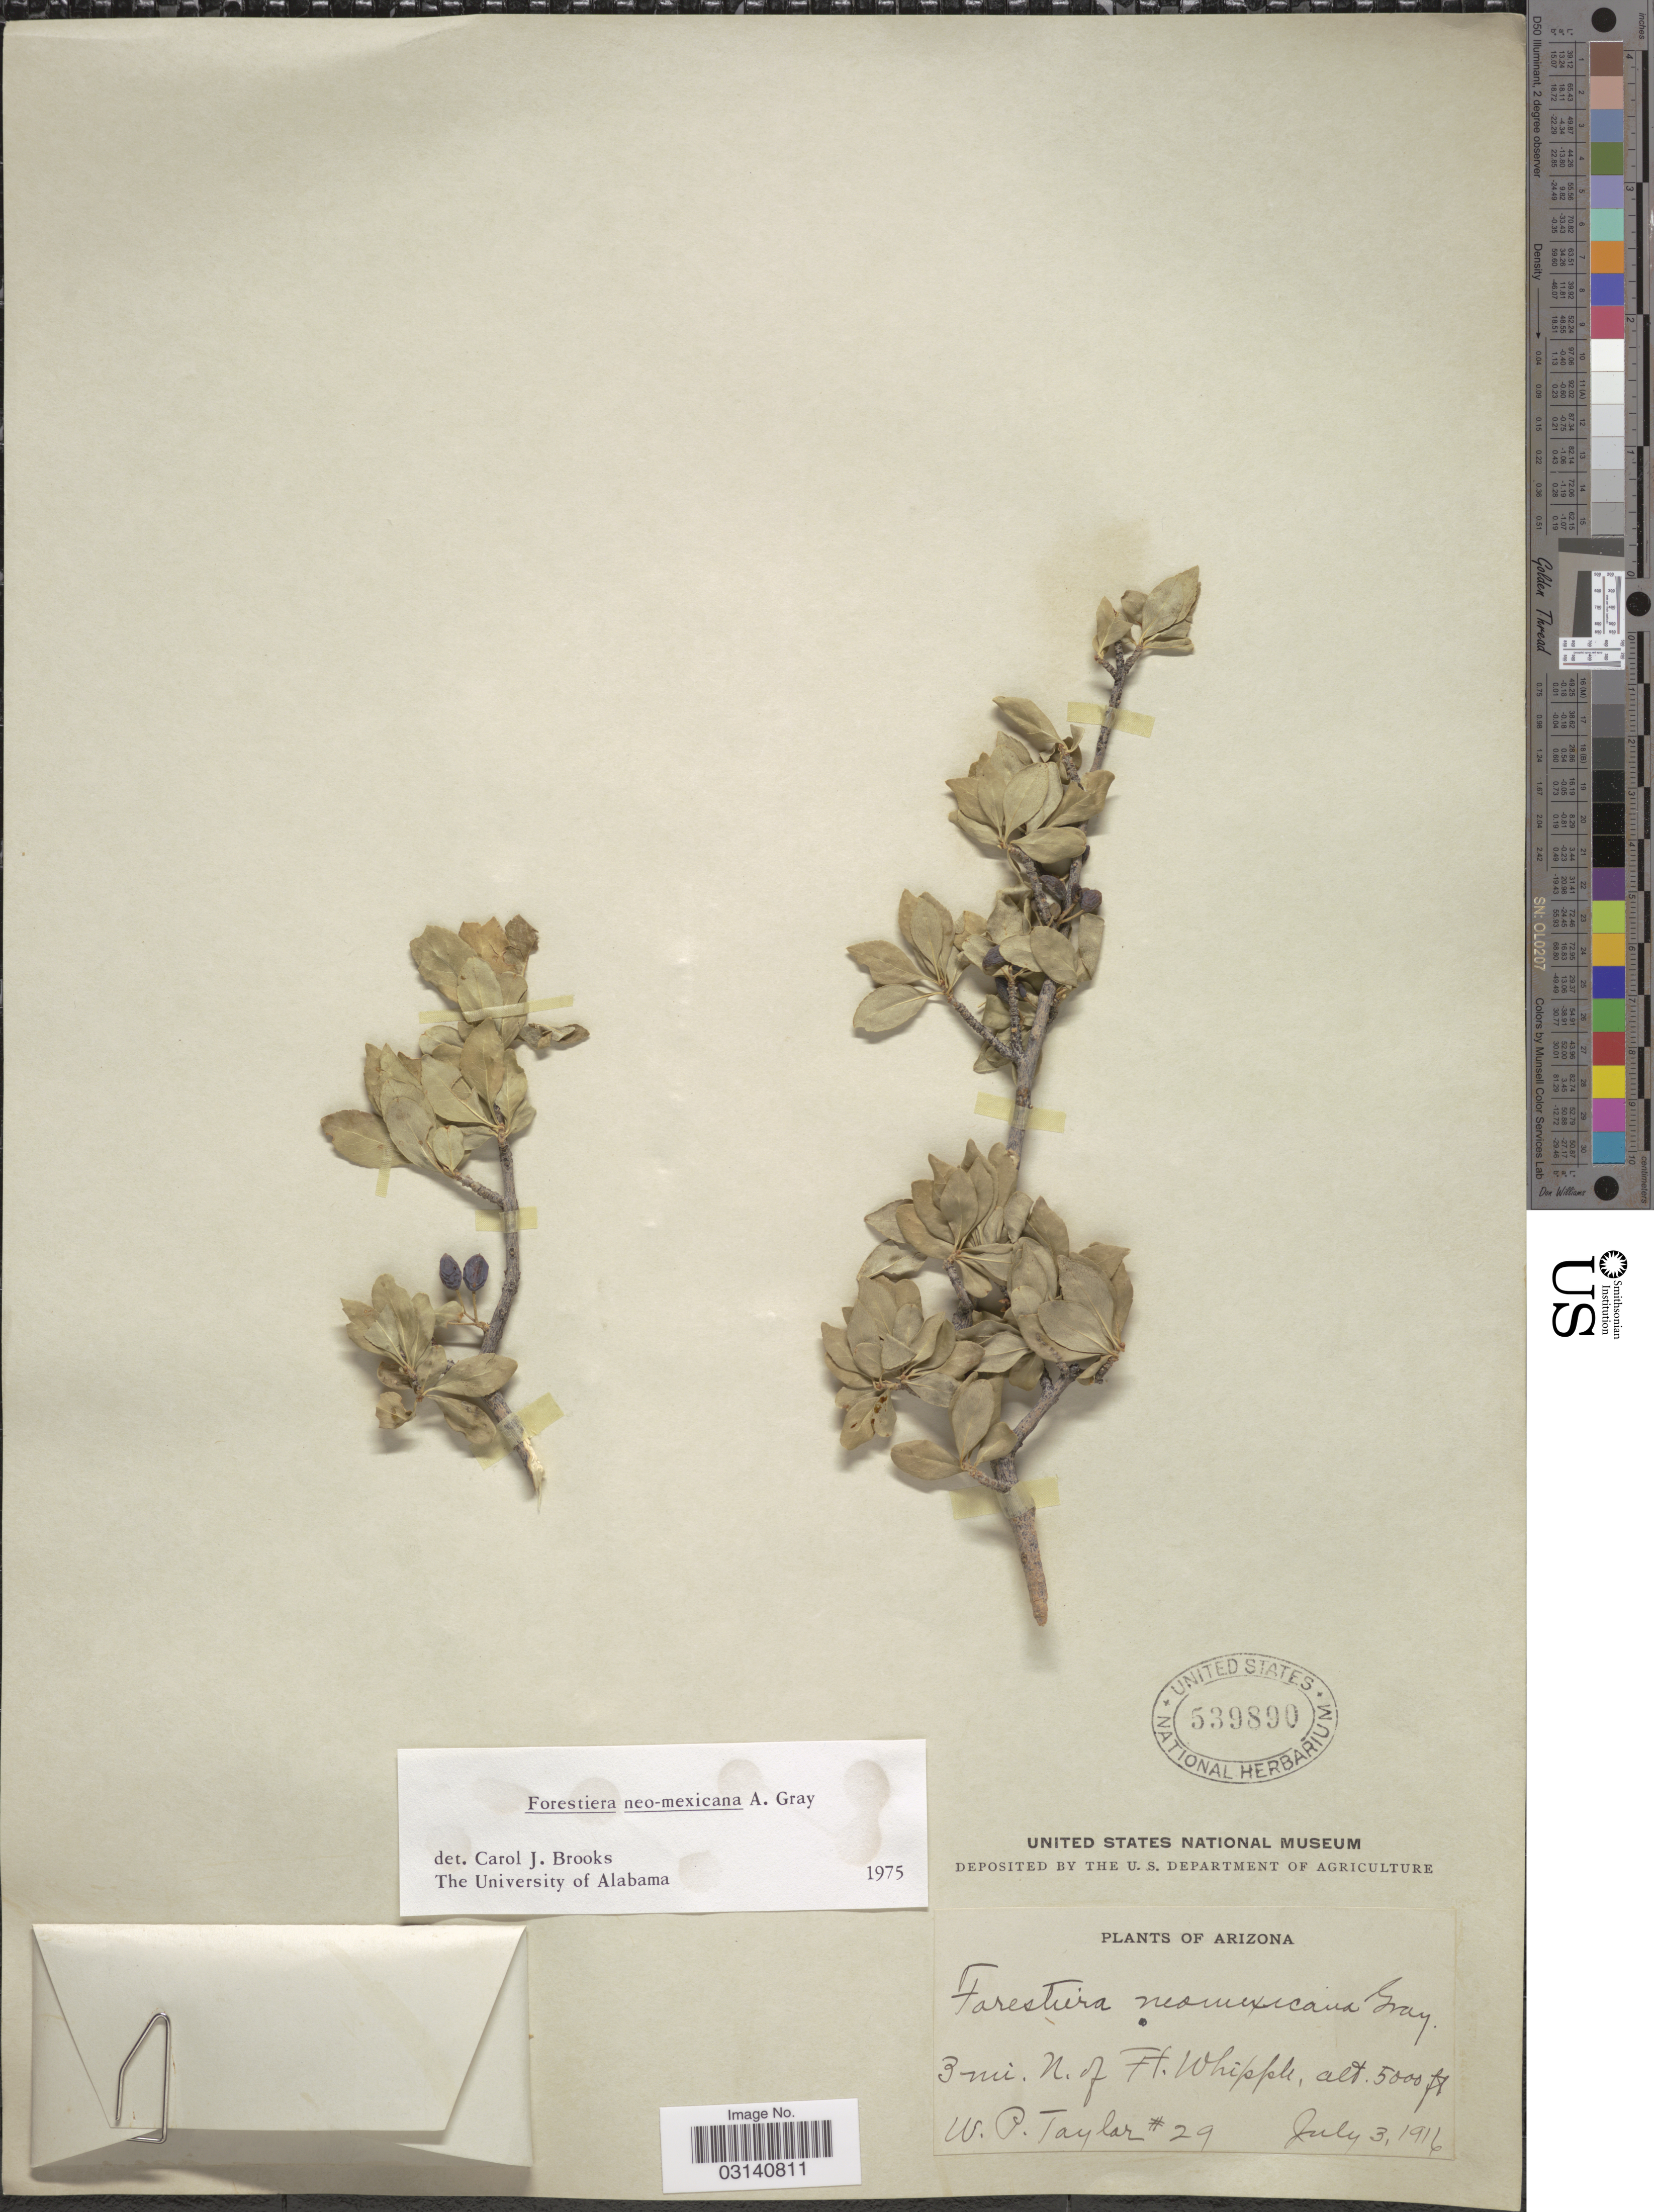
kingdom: Plantae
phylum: Tracheophyta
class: Magnoliopsida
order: Lamiales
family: Oleaceae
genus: Forestiera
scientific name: Forestiera neomexicana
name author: A. Gray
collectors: W. P. Taylor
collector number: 29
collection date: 1916-07-03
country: United States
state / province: Arizona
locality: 3 mi. N. of Ft. Whipple.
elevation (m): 1524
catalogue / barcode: US 539890